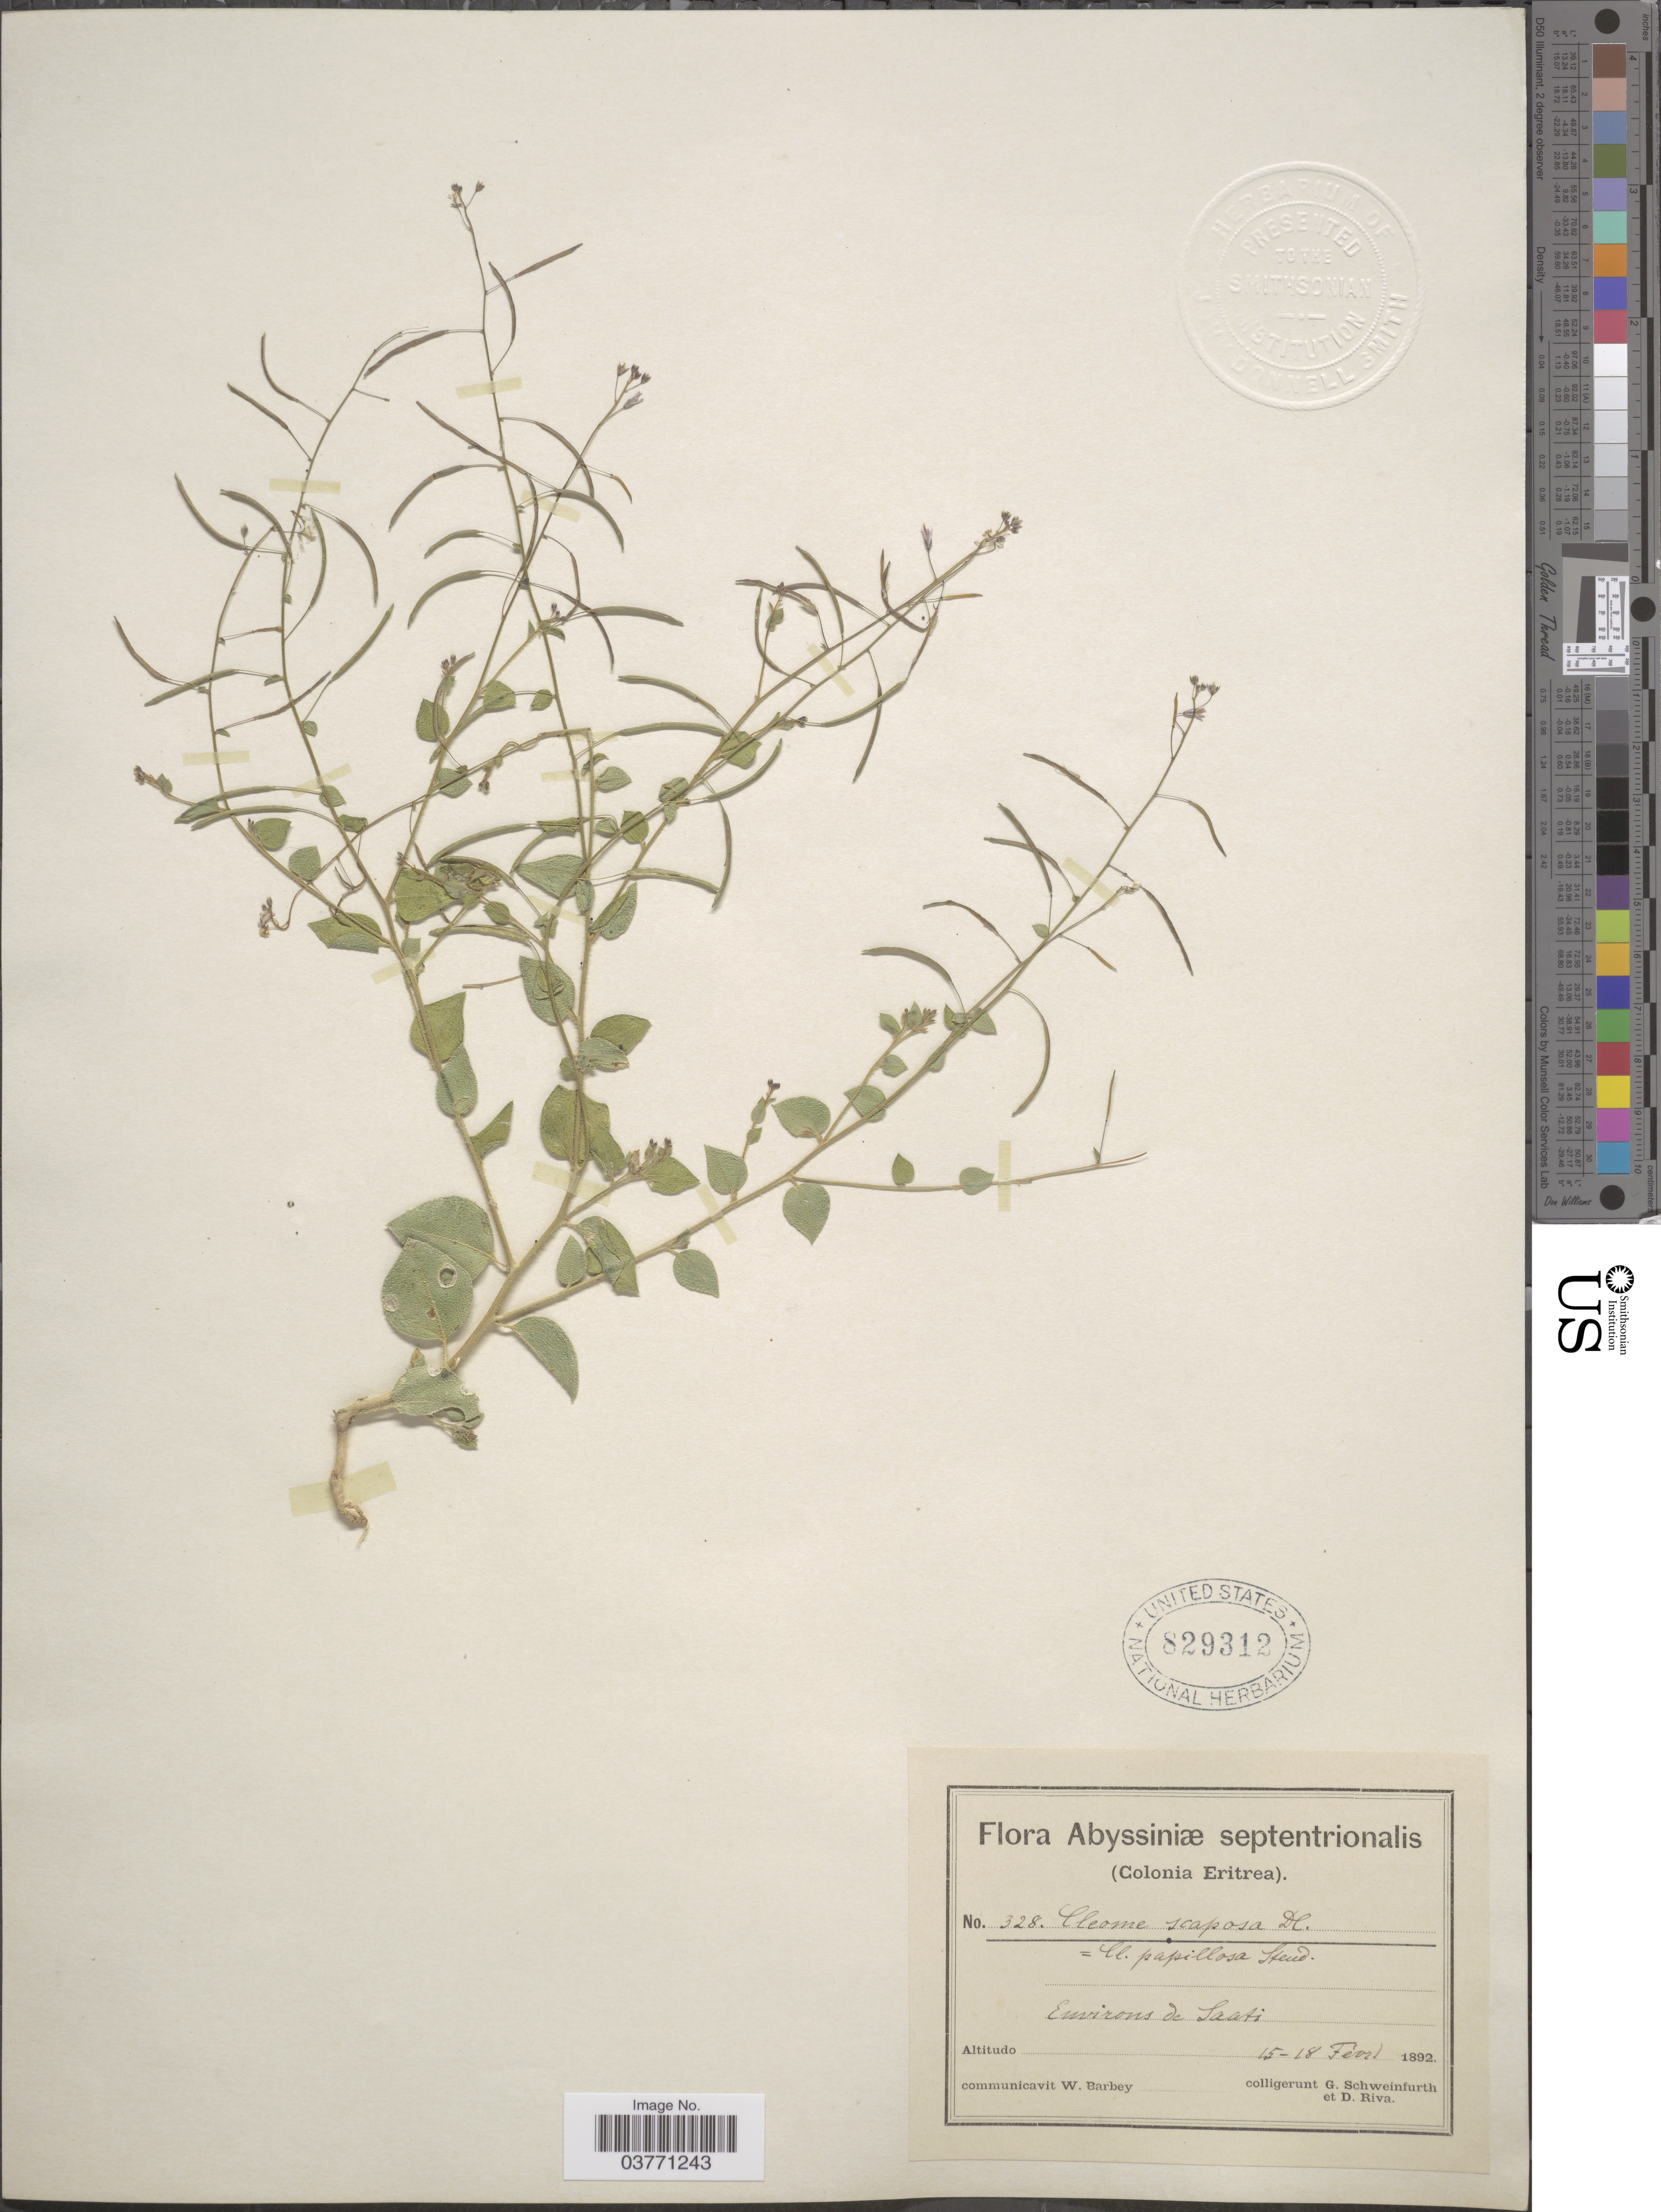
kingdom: Plantae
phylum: Tracheophyta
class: Magnoliopsida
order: Brassicales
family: Cleomaceae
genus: Gilgella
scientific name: Gilgella scaposa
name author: (DC.) Roalson & J.C. Hall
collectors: G. A. Schweinfurth (herbarium) & D. Riva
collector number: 328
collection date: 1892-02-15/1892-02-18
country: Eritrea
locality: Abyssiniæ septentrionalis. (Colonia Eritrea). Environs de Saati.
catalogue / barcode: US 829312